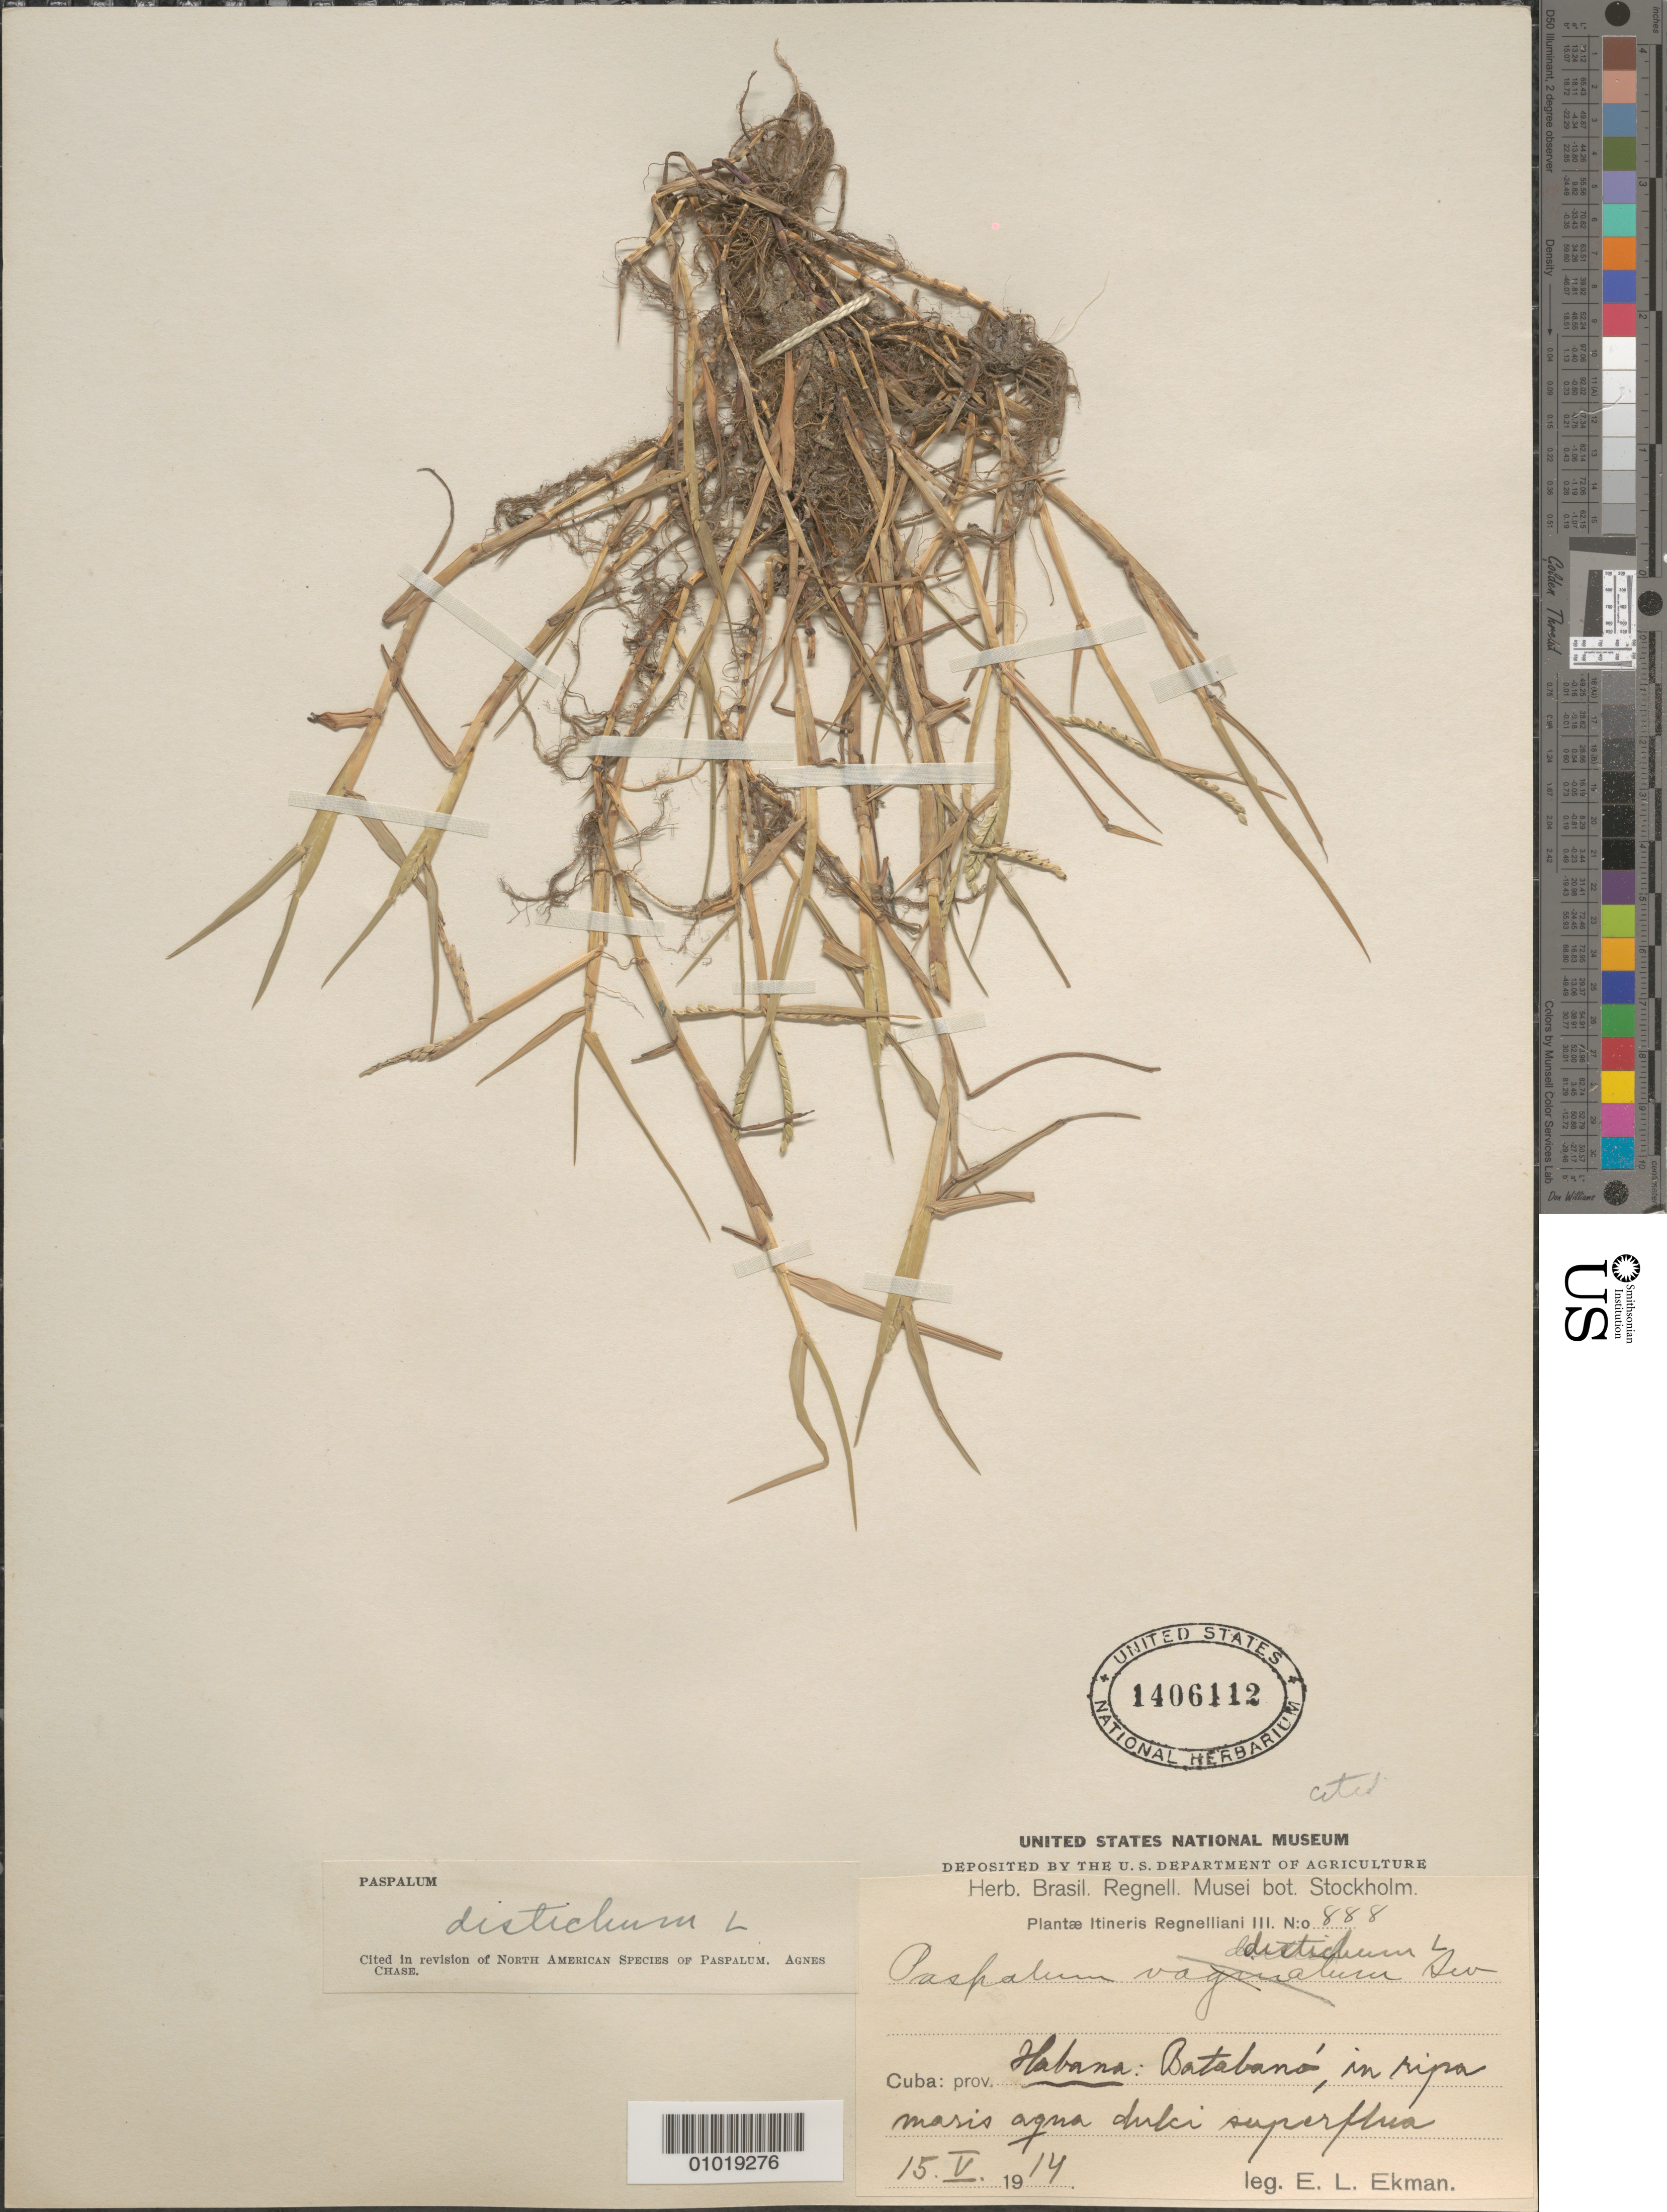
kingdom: Plantae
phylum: Tracheophyta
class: Liliopsida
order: Poales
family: Poaceae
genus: Paspalum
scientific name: Paspalum distichum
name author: L.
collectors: E. L. Ekman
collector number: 888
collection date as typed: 15 May 1914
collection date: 1914-05-15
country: Cuba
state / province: La Habana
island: Cuba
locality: Batabanó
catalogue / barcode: US 1406112